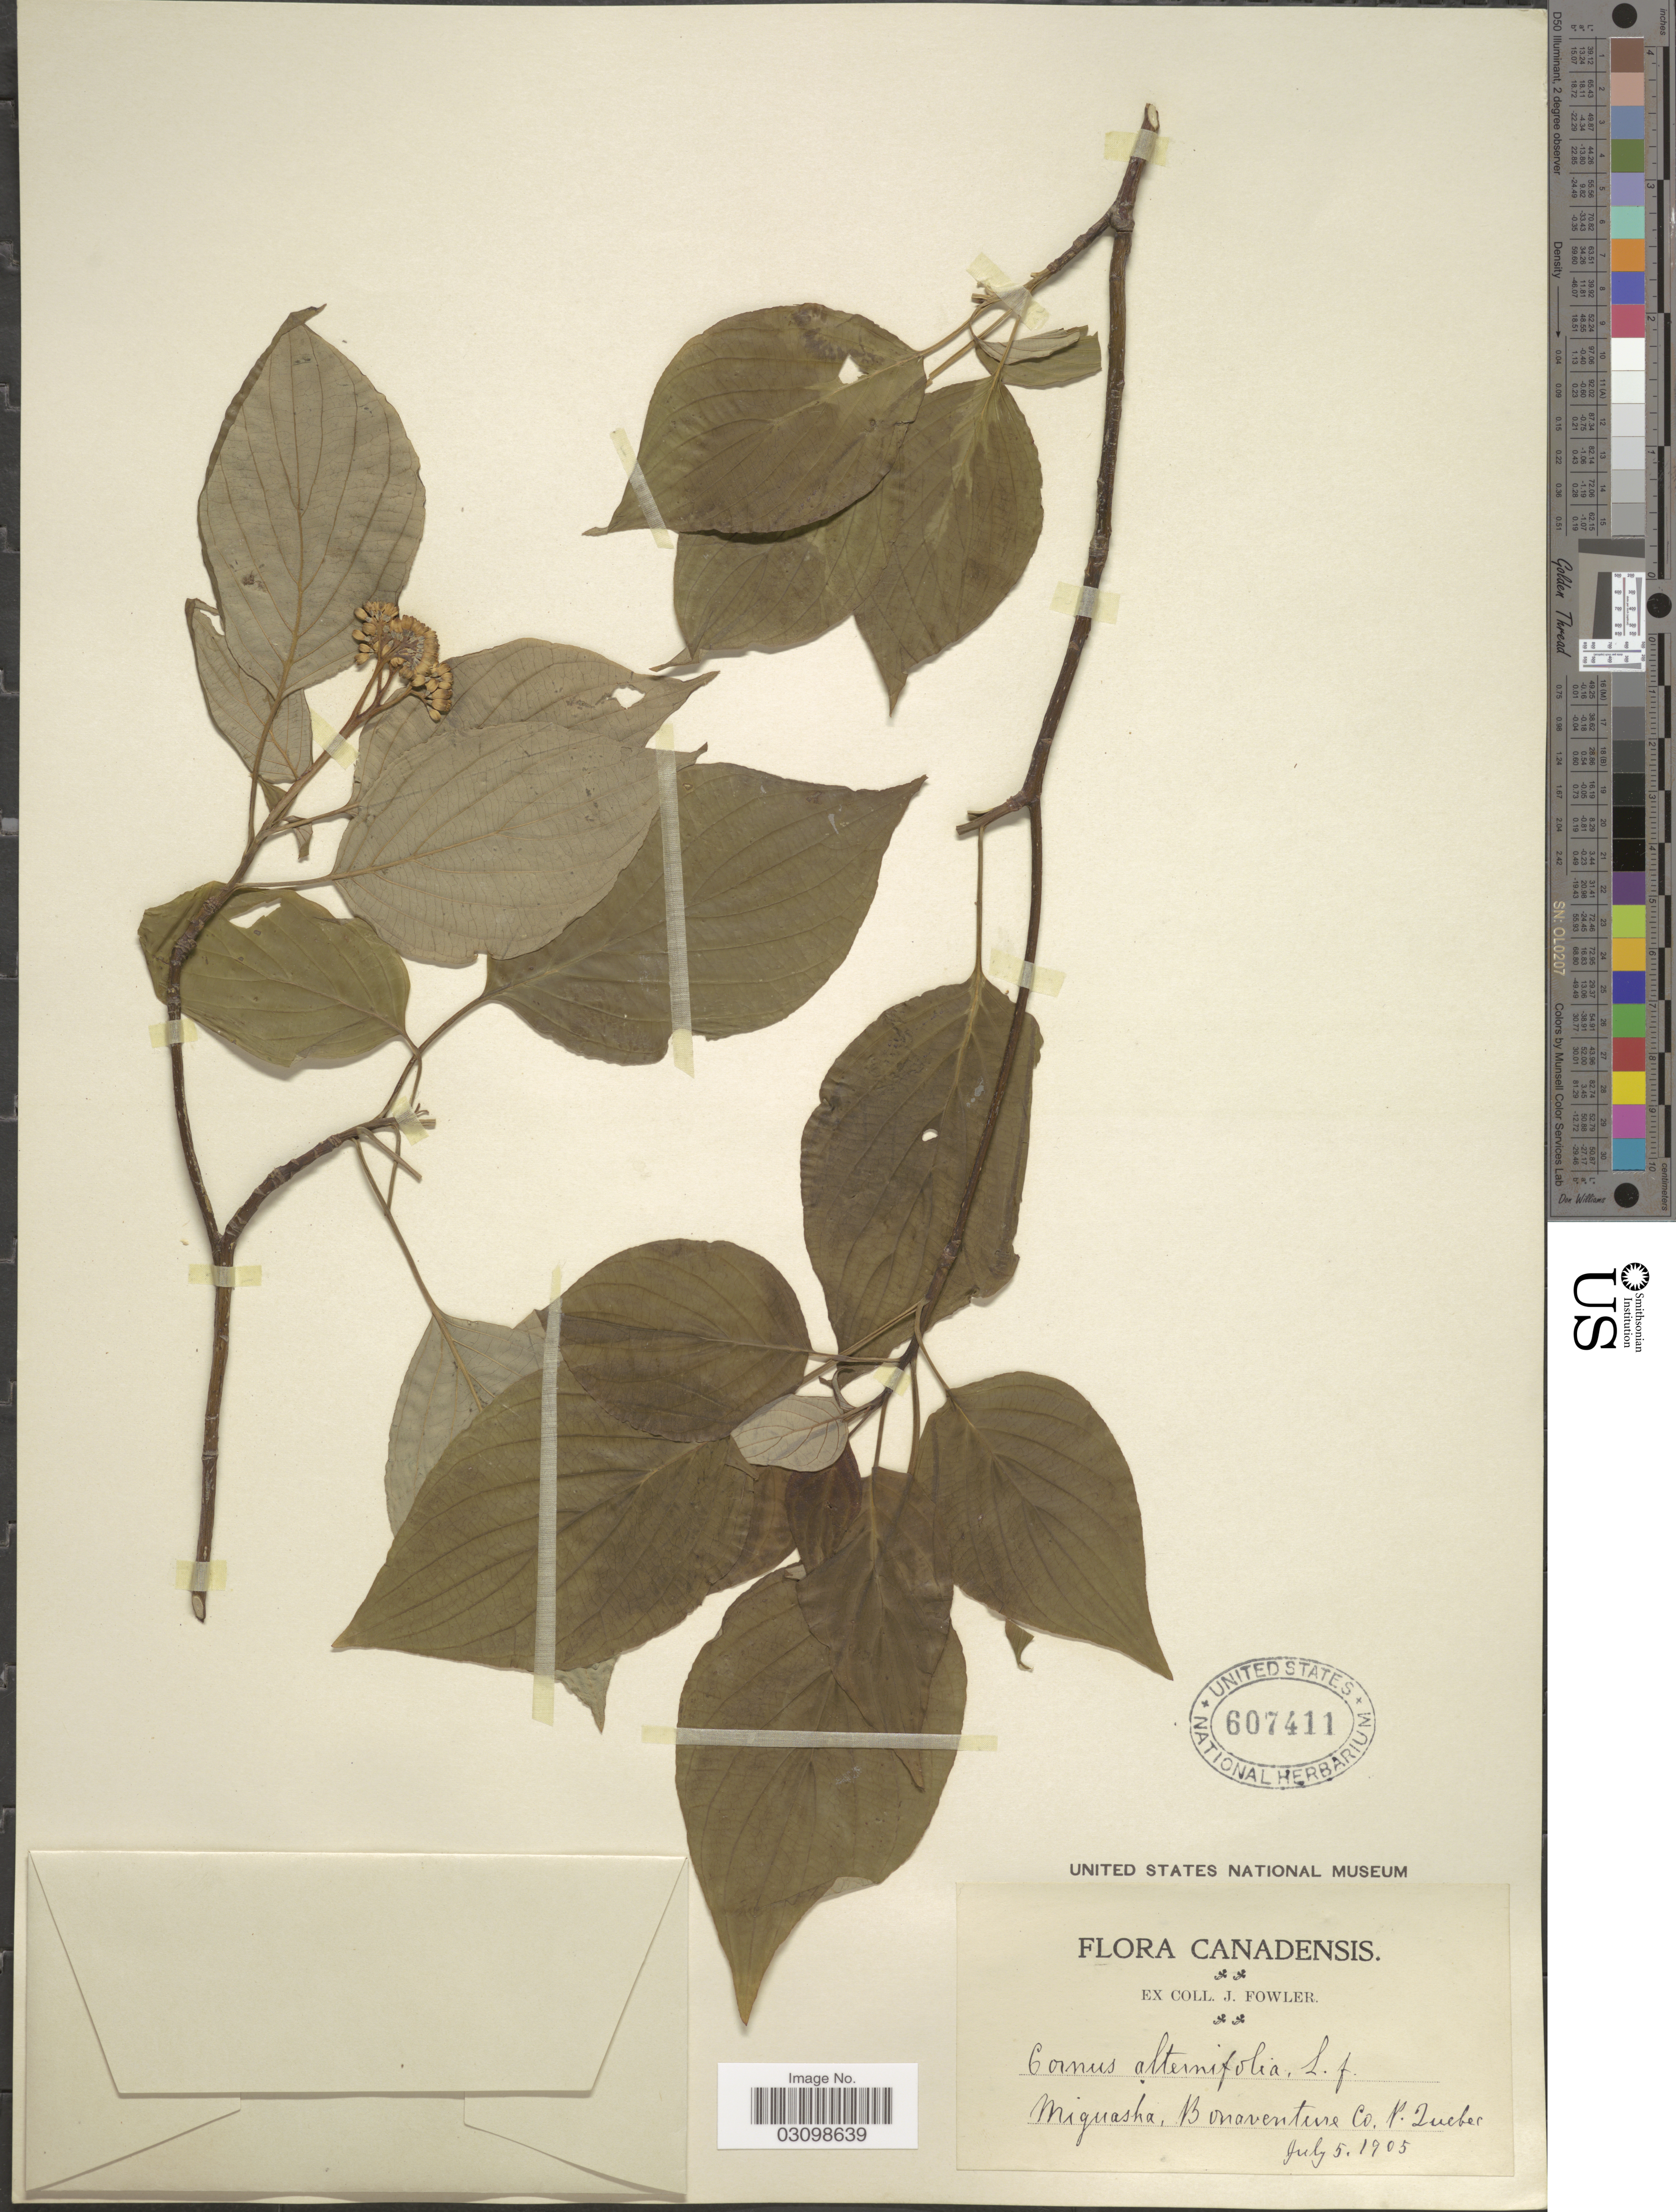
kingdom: Plantae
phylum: Tracheophyta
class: Magnoliopsida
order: Cornales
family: Cornaceae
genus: Cornus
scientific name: Cornus alternifolia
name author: L.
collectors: J. Fowler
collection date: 1905-07-05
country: Canada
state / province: Quebec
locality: Miguasha, Bonaventure Co. P. Quebec.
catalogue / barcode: US 607411